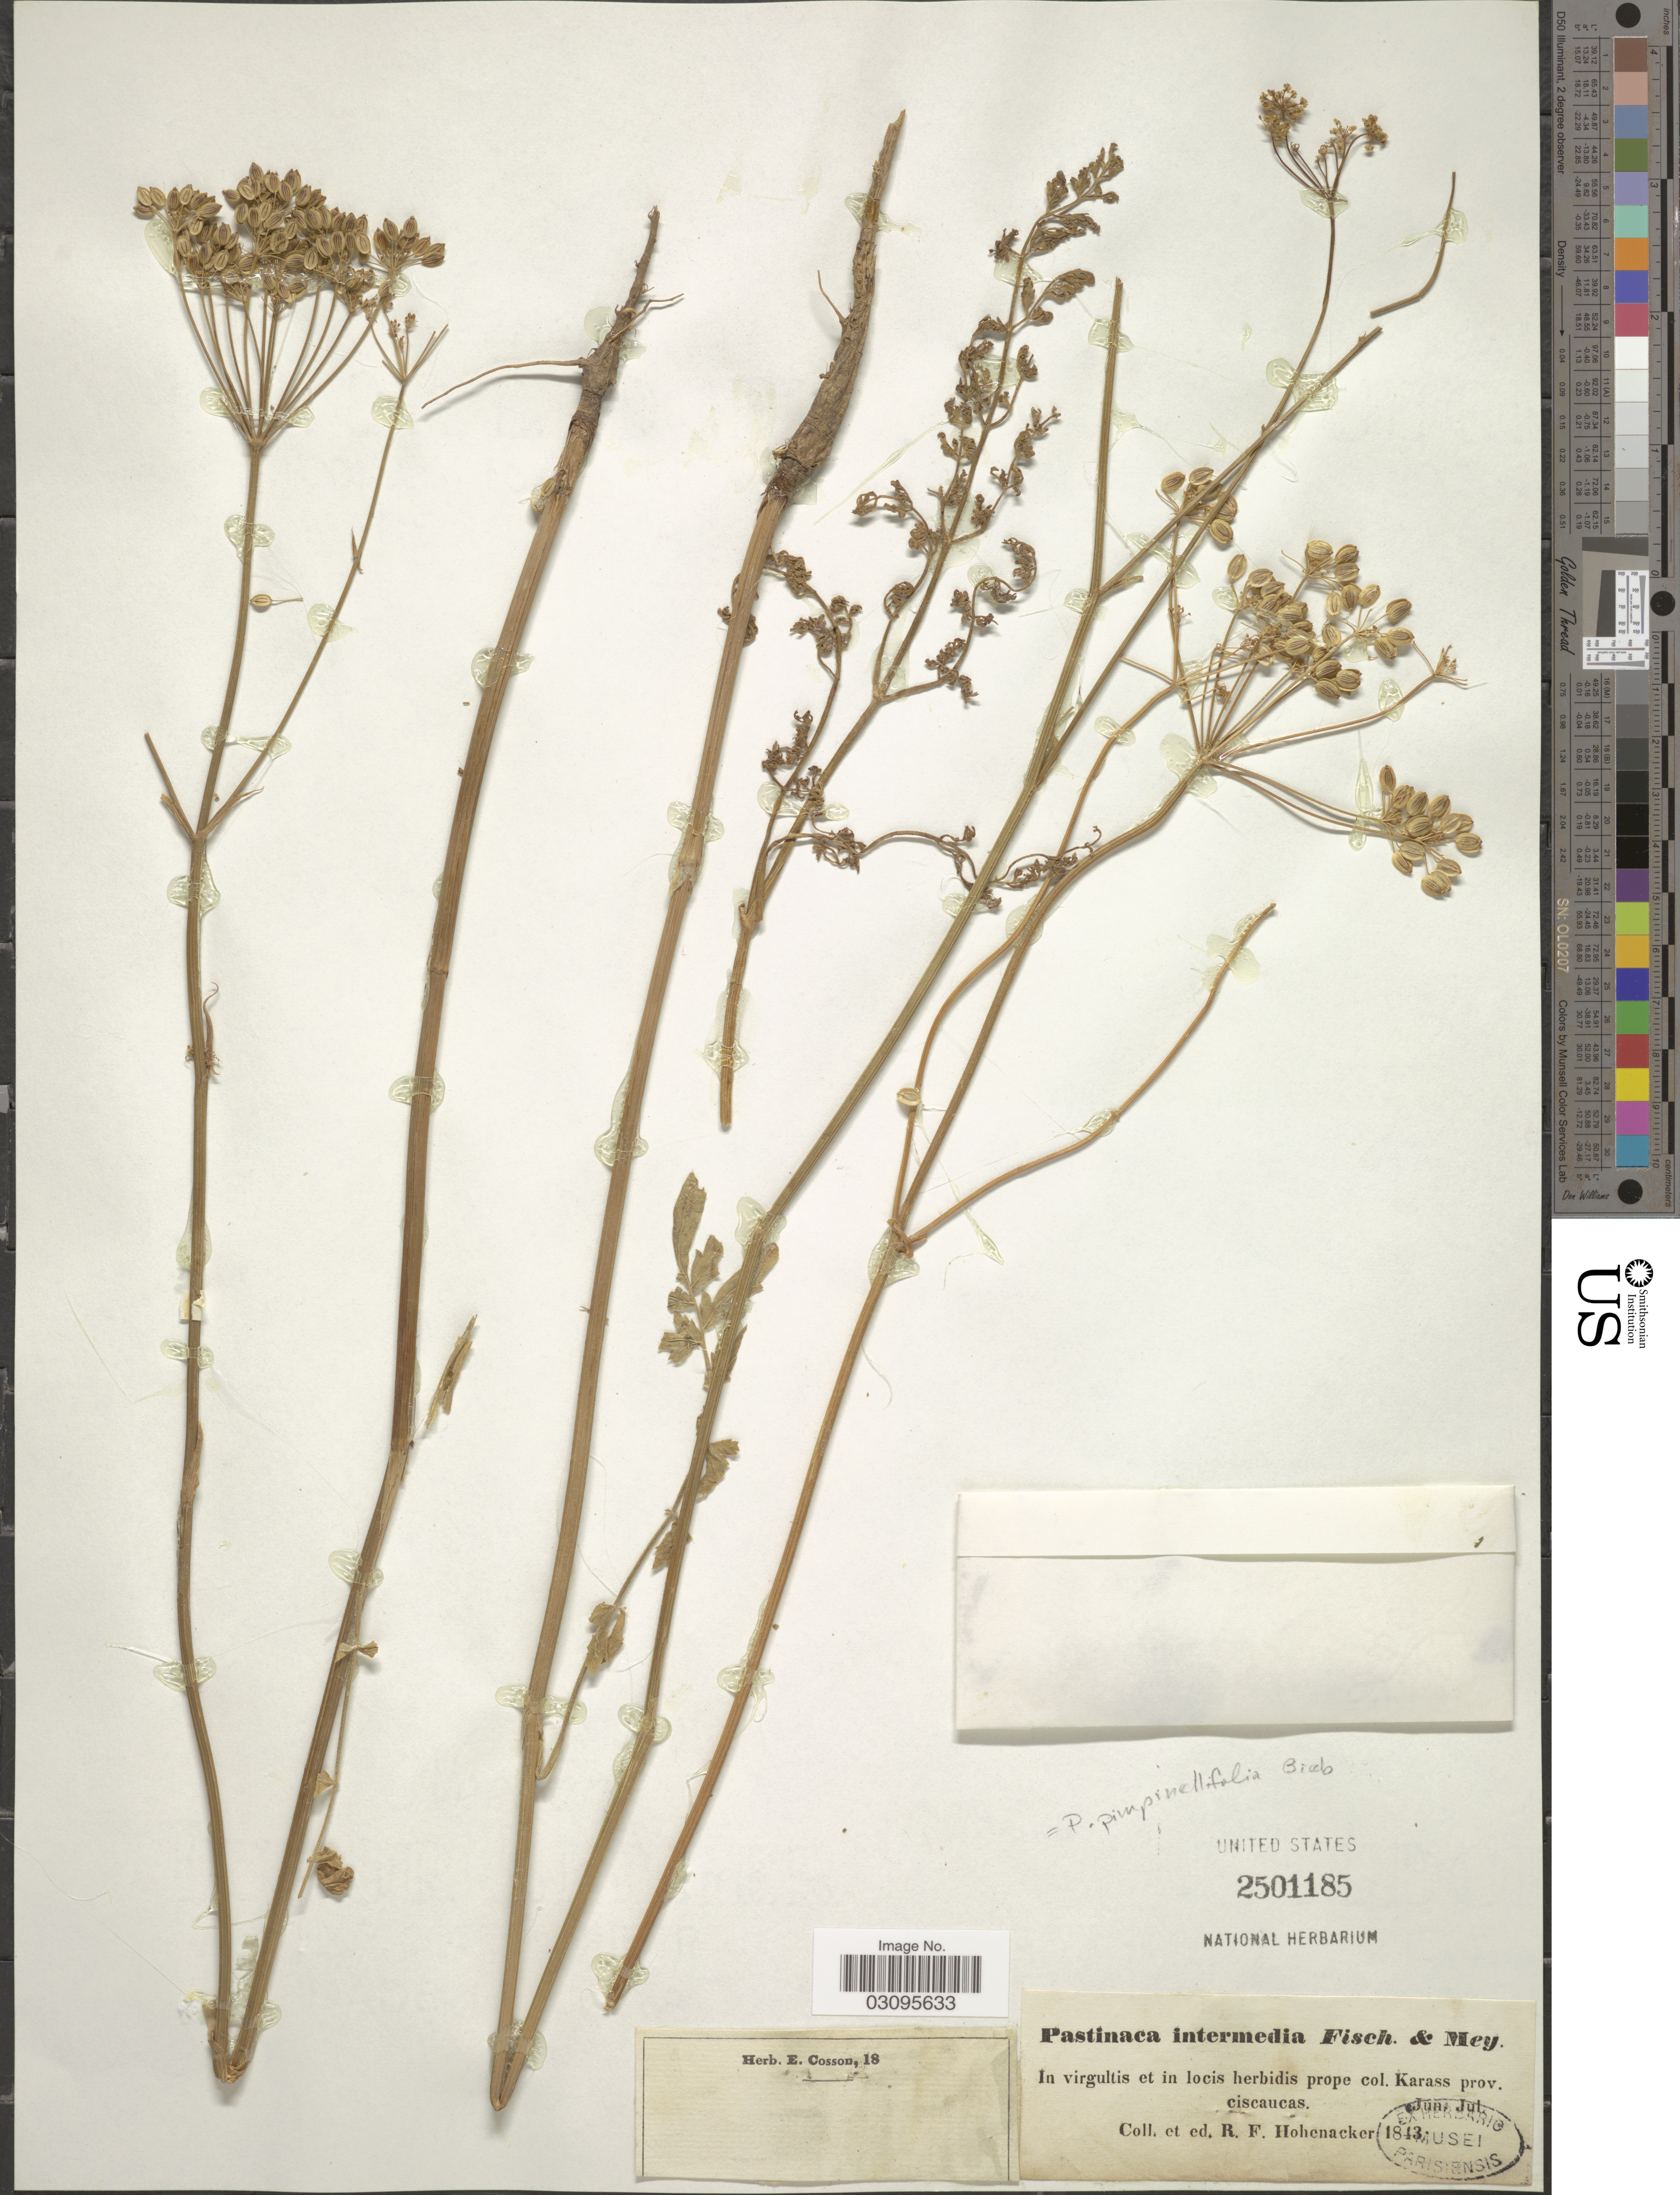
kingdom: Plantae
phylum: Tracheophyta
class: Magnoliopsida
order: Apiales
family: Apiaceae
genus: Pastinaca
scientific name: Pastinaca pimpinellifolia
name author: M. Bieb.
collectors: R. F. Hohenacker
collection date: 1843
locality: In virgultis et in locis herbidis prope col. Karass prov. ciscaucas.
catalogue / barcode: US 2501185